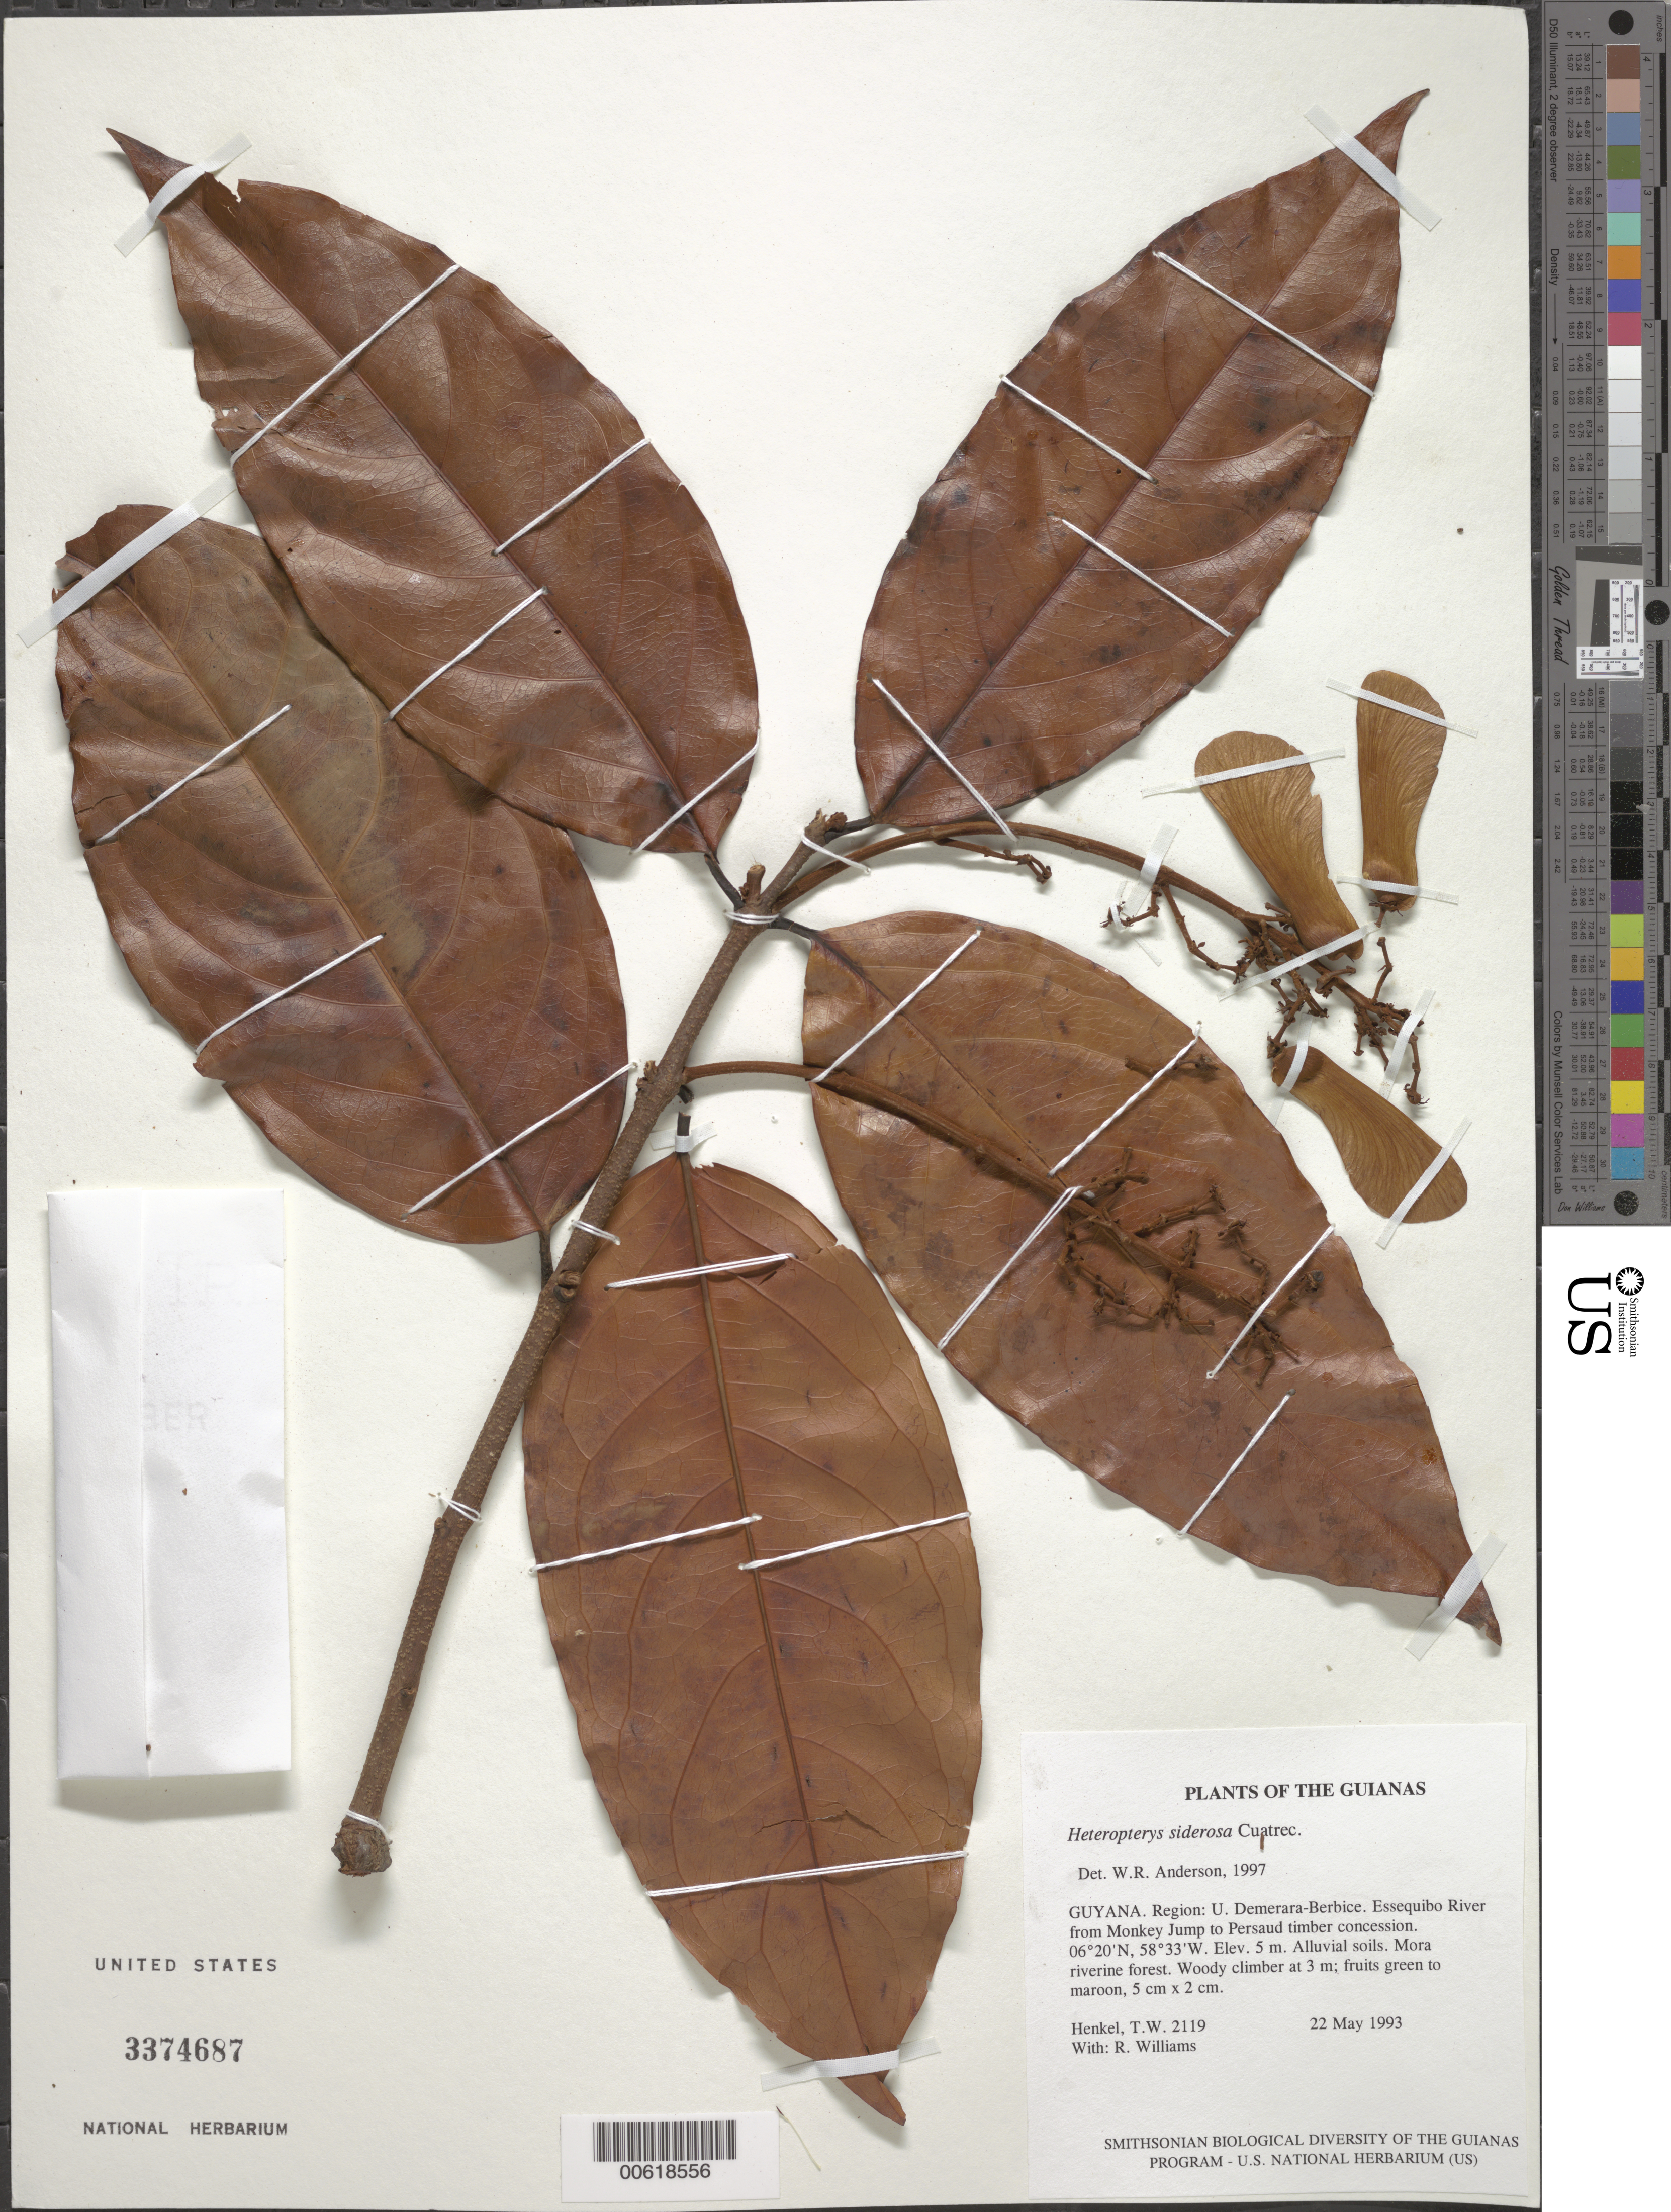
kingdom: Plantae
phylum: Tracheophyta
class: Magnoliopsida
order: Malpighiales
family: Malpighiaceae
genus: Heteropterys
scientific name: Heteropterys siderosa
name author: Cuatrec.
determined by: Anderson, W. R., (MICH), University of Michigan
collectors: T. Henkel & R. Williams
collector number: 2119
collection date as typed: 22 May 1993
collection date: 1993-05-22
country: Guyana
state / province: U. Demerara-Berbice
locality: Essequibo River from Monkey Jump to Persaud timber concession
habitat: Alluvial soils. Mora riverine forest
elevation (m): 5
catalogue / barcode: US 3374687